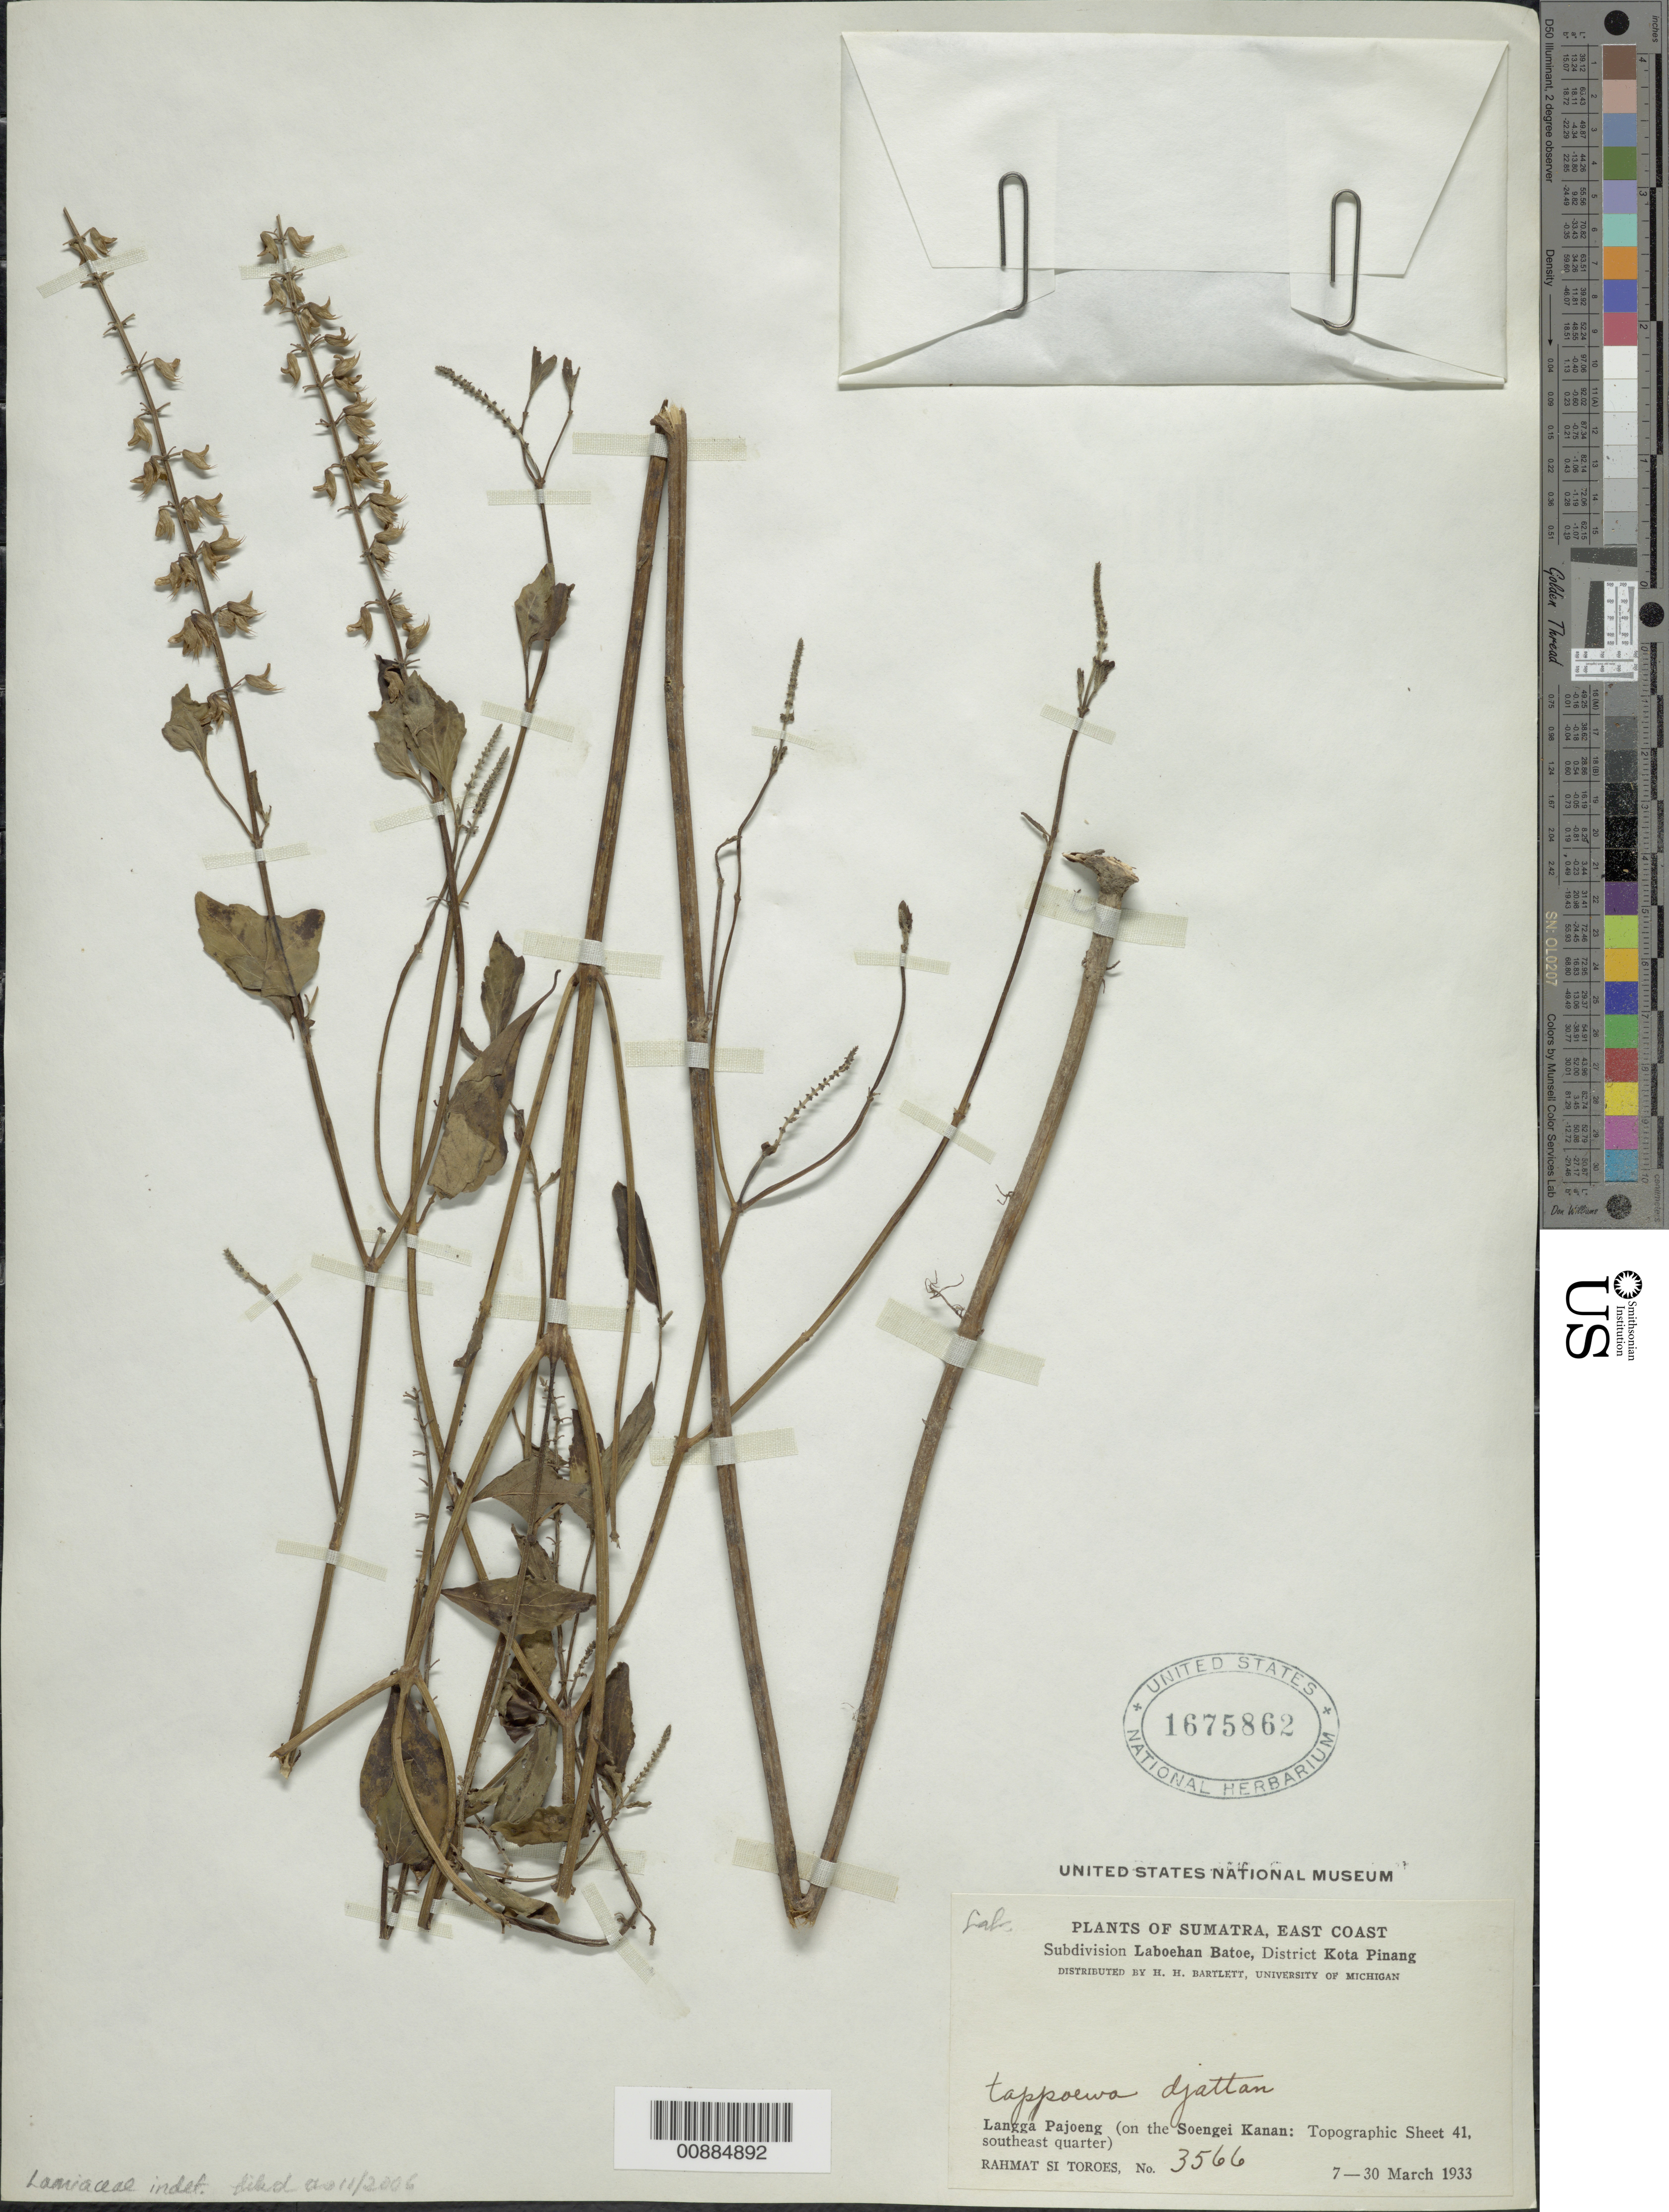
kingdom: Plantae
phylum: Tracheophyta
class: Magnoliopsida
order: Lamiales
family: Lamiaceae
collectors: Rahmat Si Boeea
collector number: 3566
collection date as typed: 07 Mar 1933 to 30 Mar 1933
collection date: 1933-03-07/1933-03-30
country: Indonesia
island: Sumatra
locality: Subdivision Laboehan Batoe, District Kota Pinang; Langga Pajoeng (on the Soengei Kanan)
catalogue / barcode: US 1675862